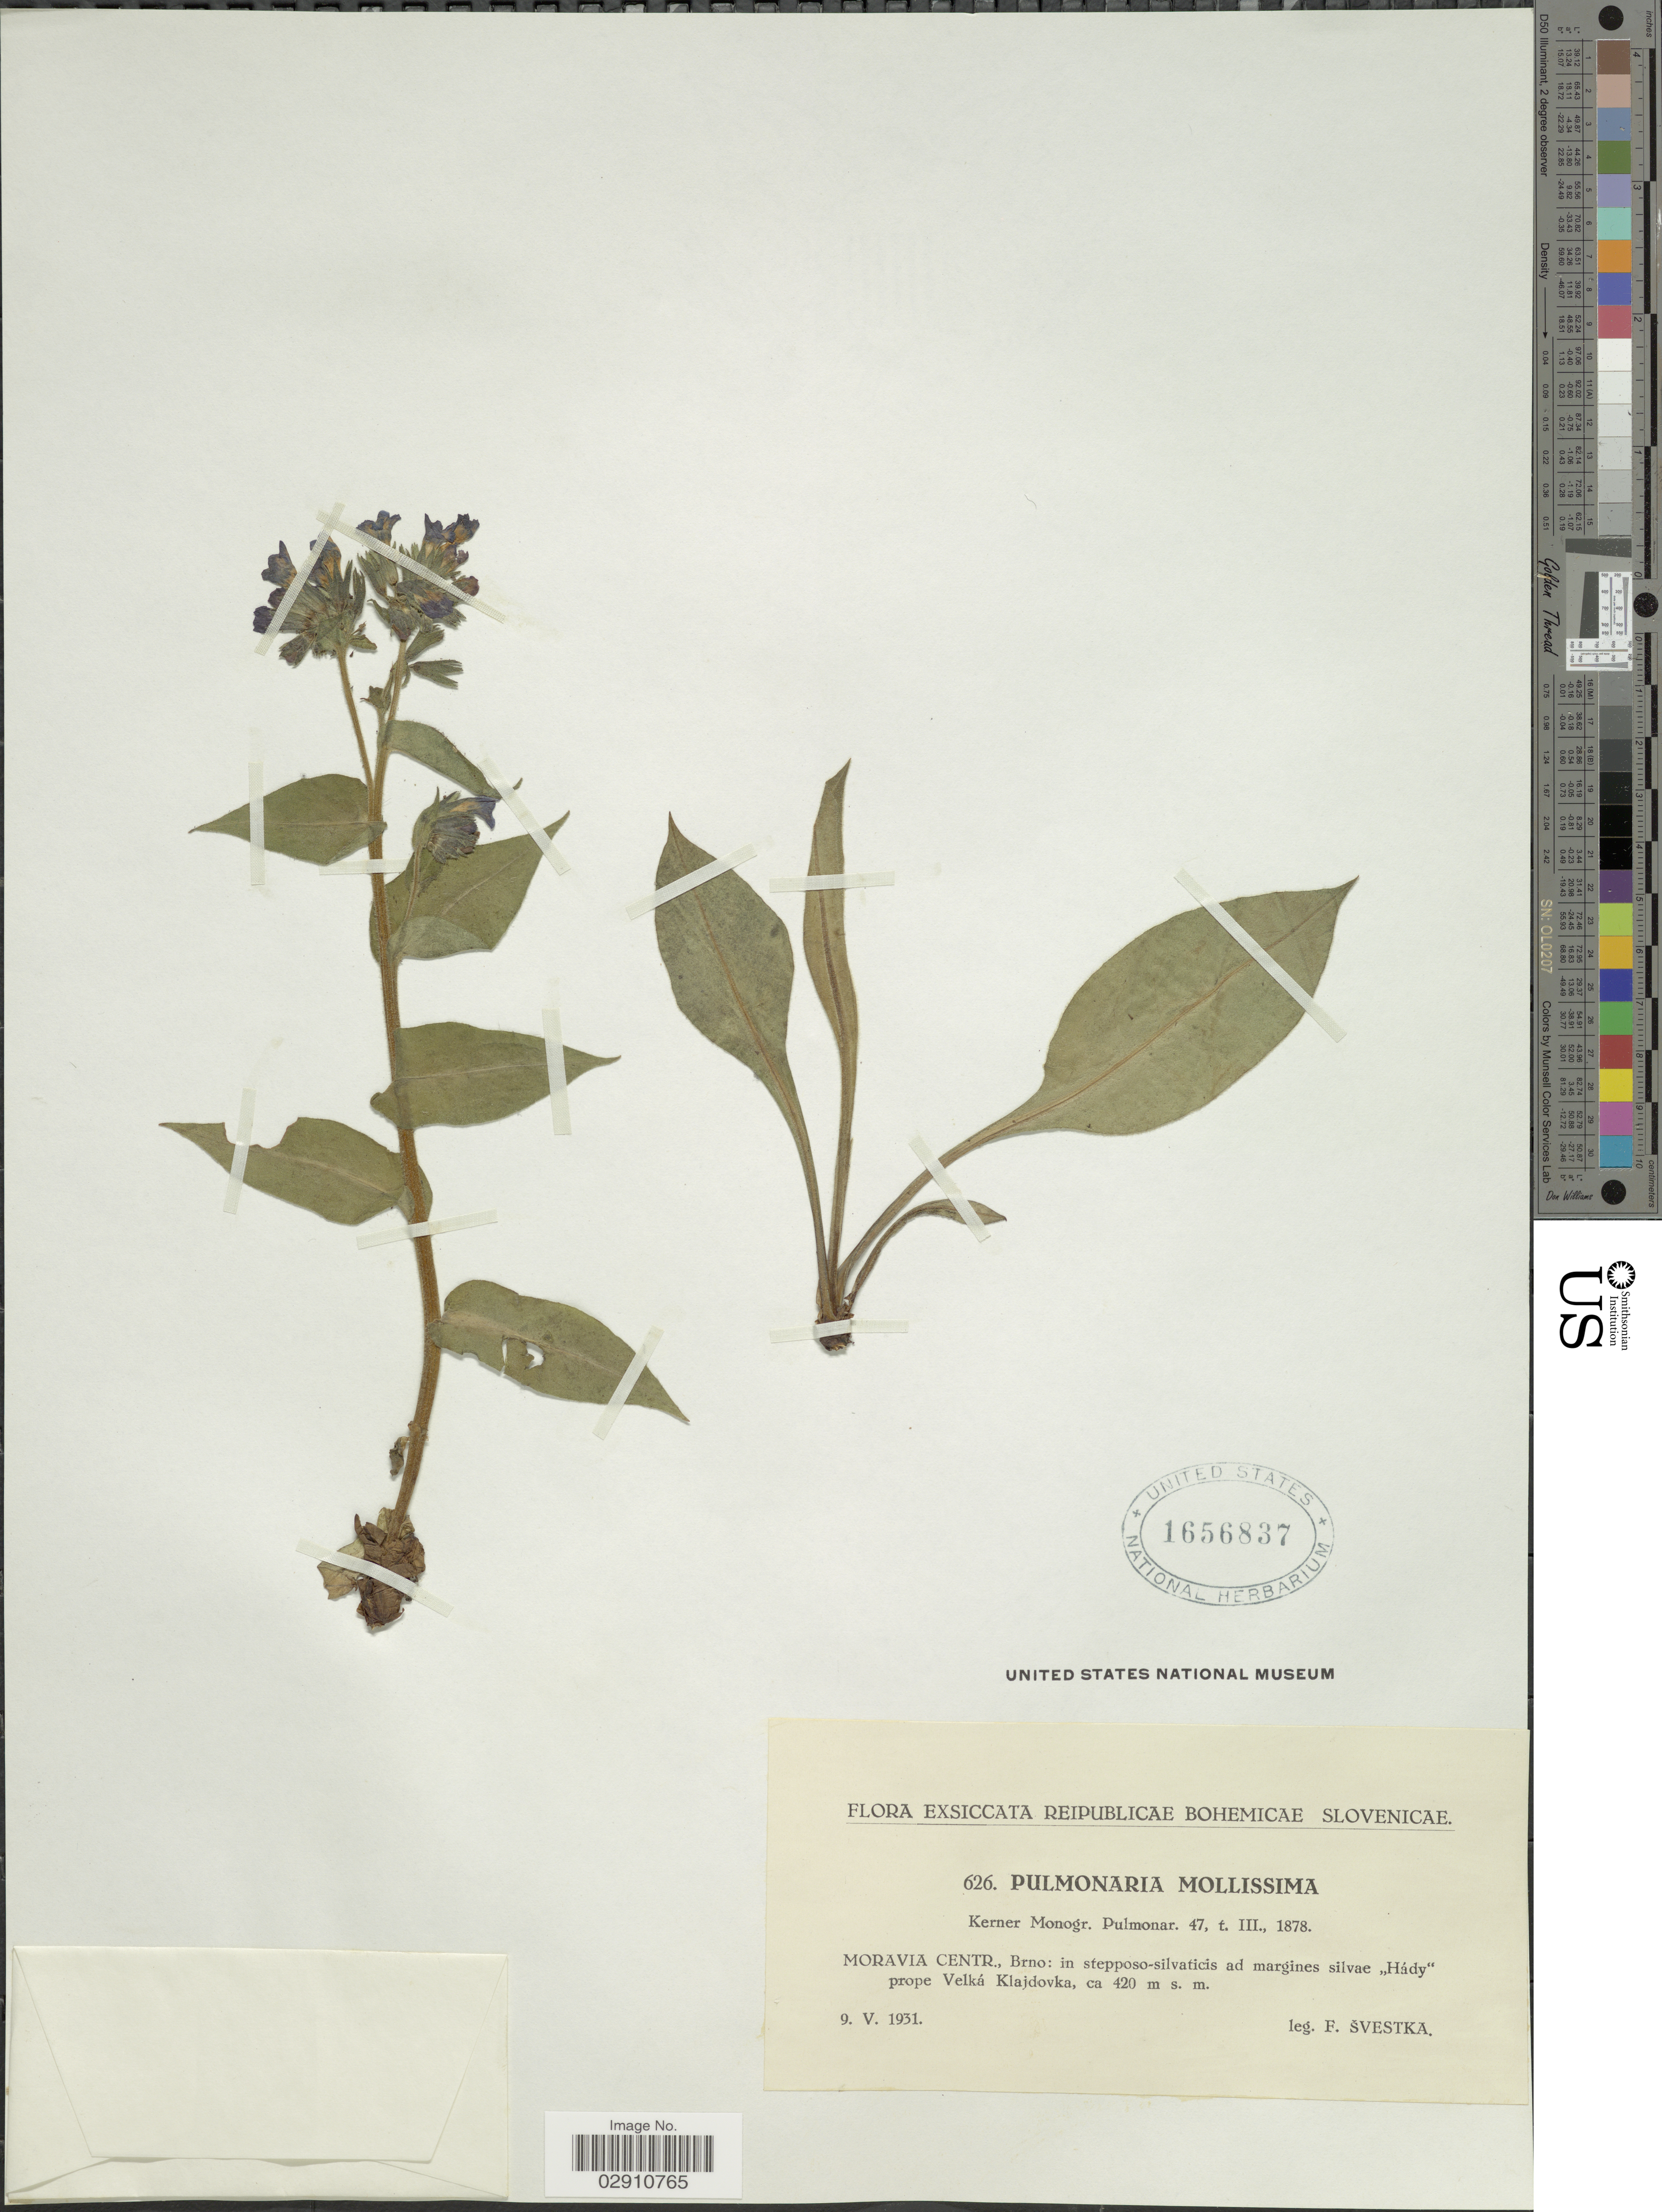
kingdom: Plantae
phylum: Tracheophyta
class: Magnoliopsida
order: Boraginales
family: Boraginaceae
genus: Pulmonaria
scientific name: Pulmonaria mollissima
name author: A. Kern.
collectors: F. Svestka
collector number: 626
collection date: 1931-05-09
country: Czechia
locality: Reipublicae Bohemicae Slovenicae. Moravia Centr., Brno: in stepposo-silvaticis ad margines silvae "Hády" prope Velká Klajdovka.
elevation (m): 420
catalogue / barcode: US 1656837